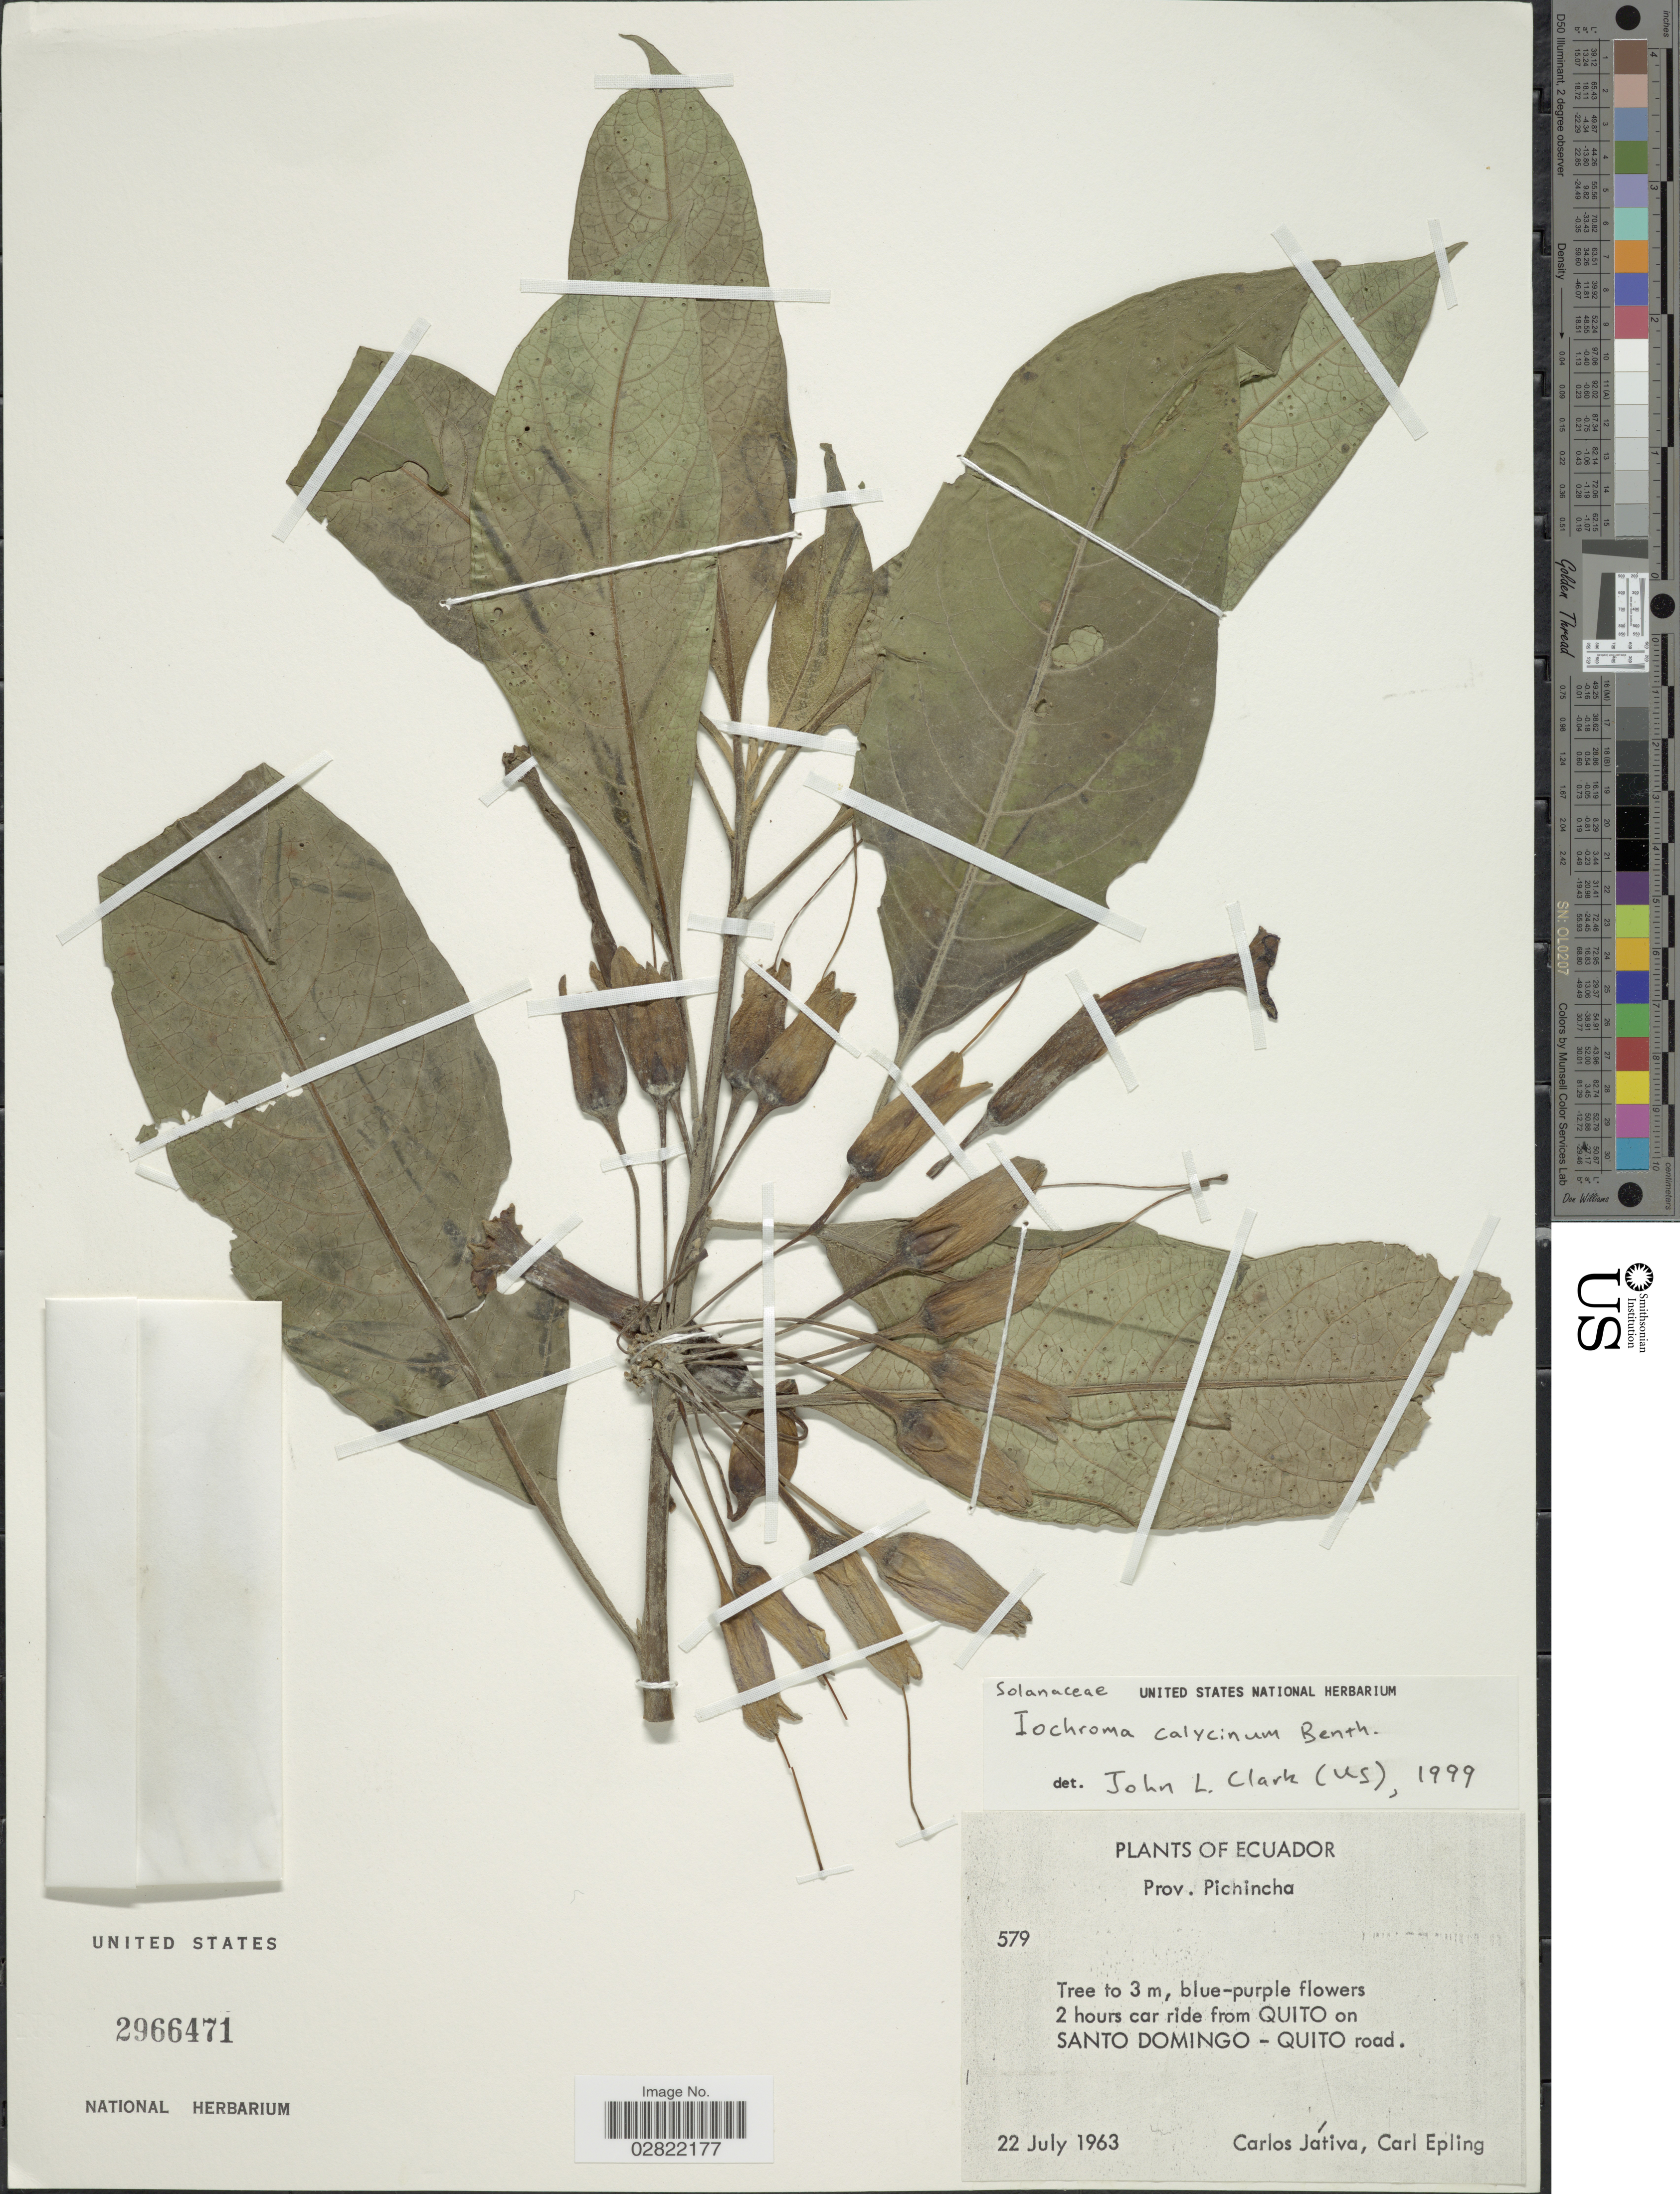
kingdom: Plantae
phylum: Tracheophyta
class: Magnoliopsida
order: Solanales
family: Solanaceae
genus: Iochroma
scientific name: Iochroma calycina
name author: Benth.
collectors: C. D. Játiva & C. C. Epling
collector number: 579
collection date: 1963-07-22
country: Ecuador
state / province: Pichincha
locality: Prov. Pichincha, 2 hours car ride from Quito on Santo Domingo - Quito road.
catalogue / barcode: US 2966471